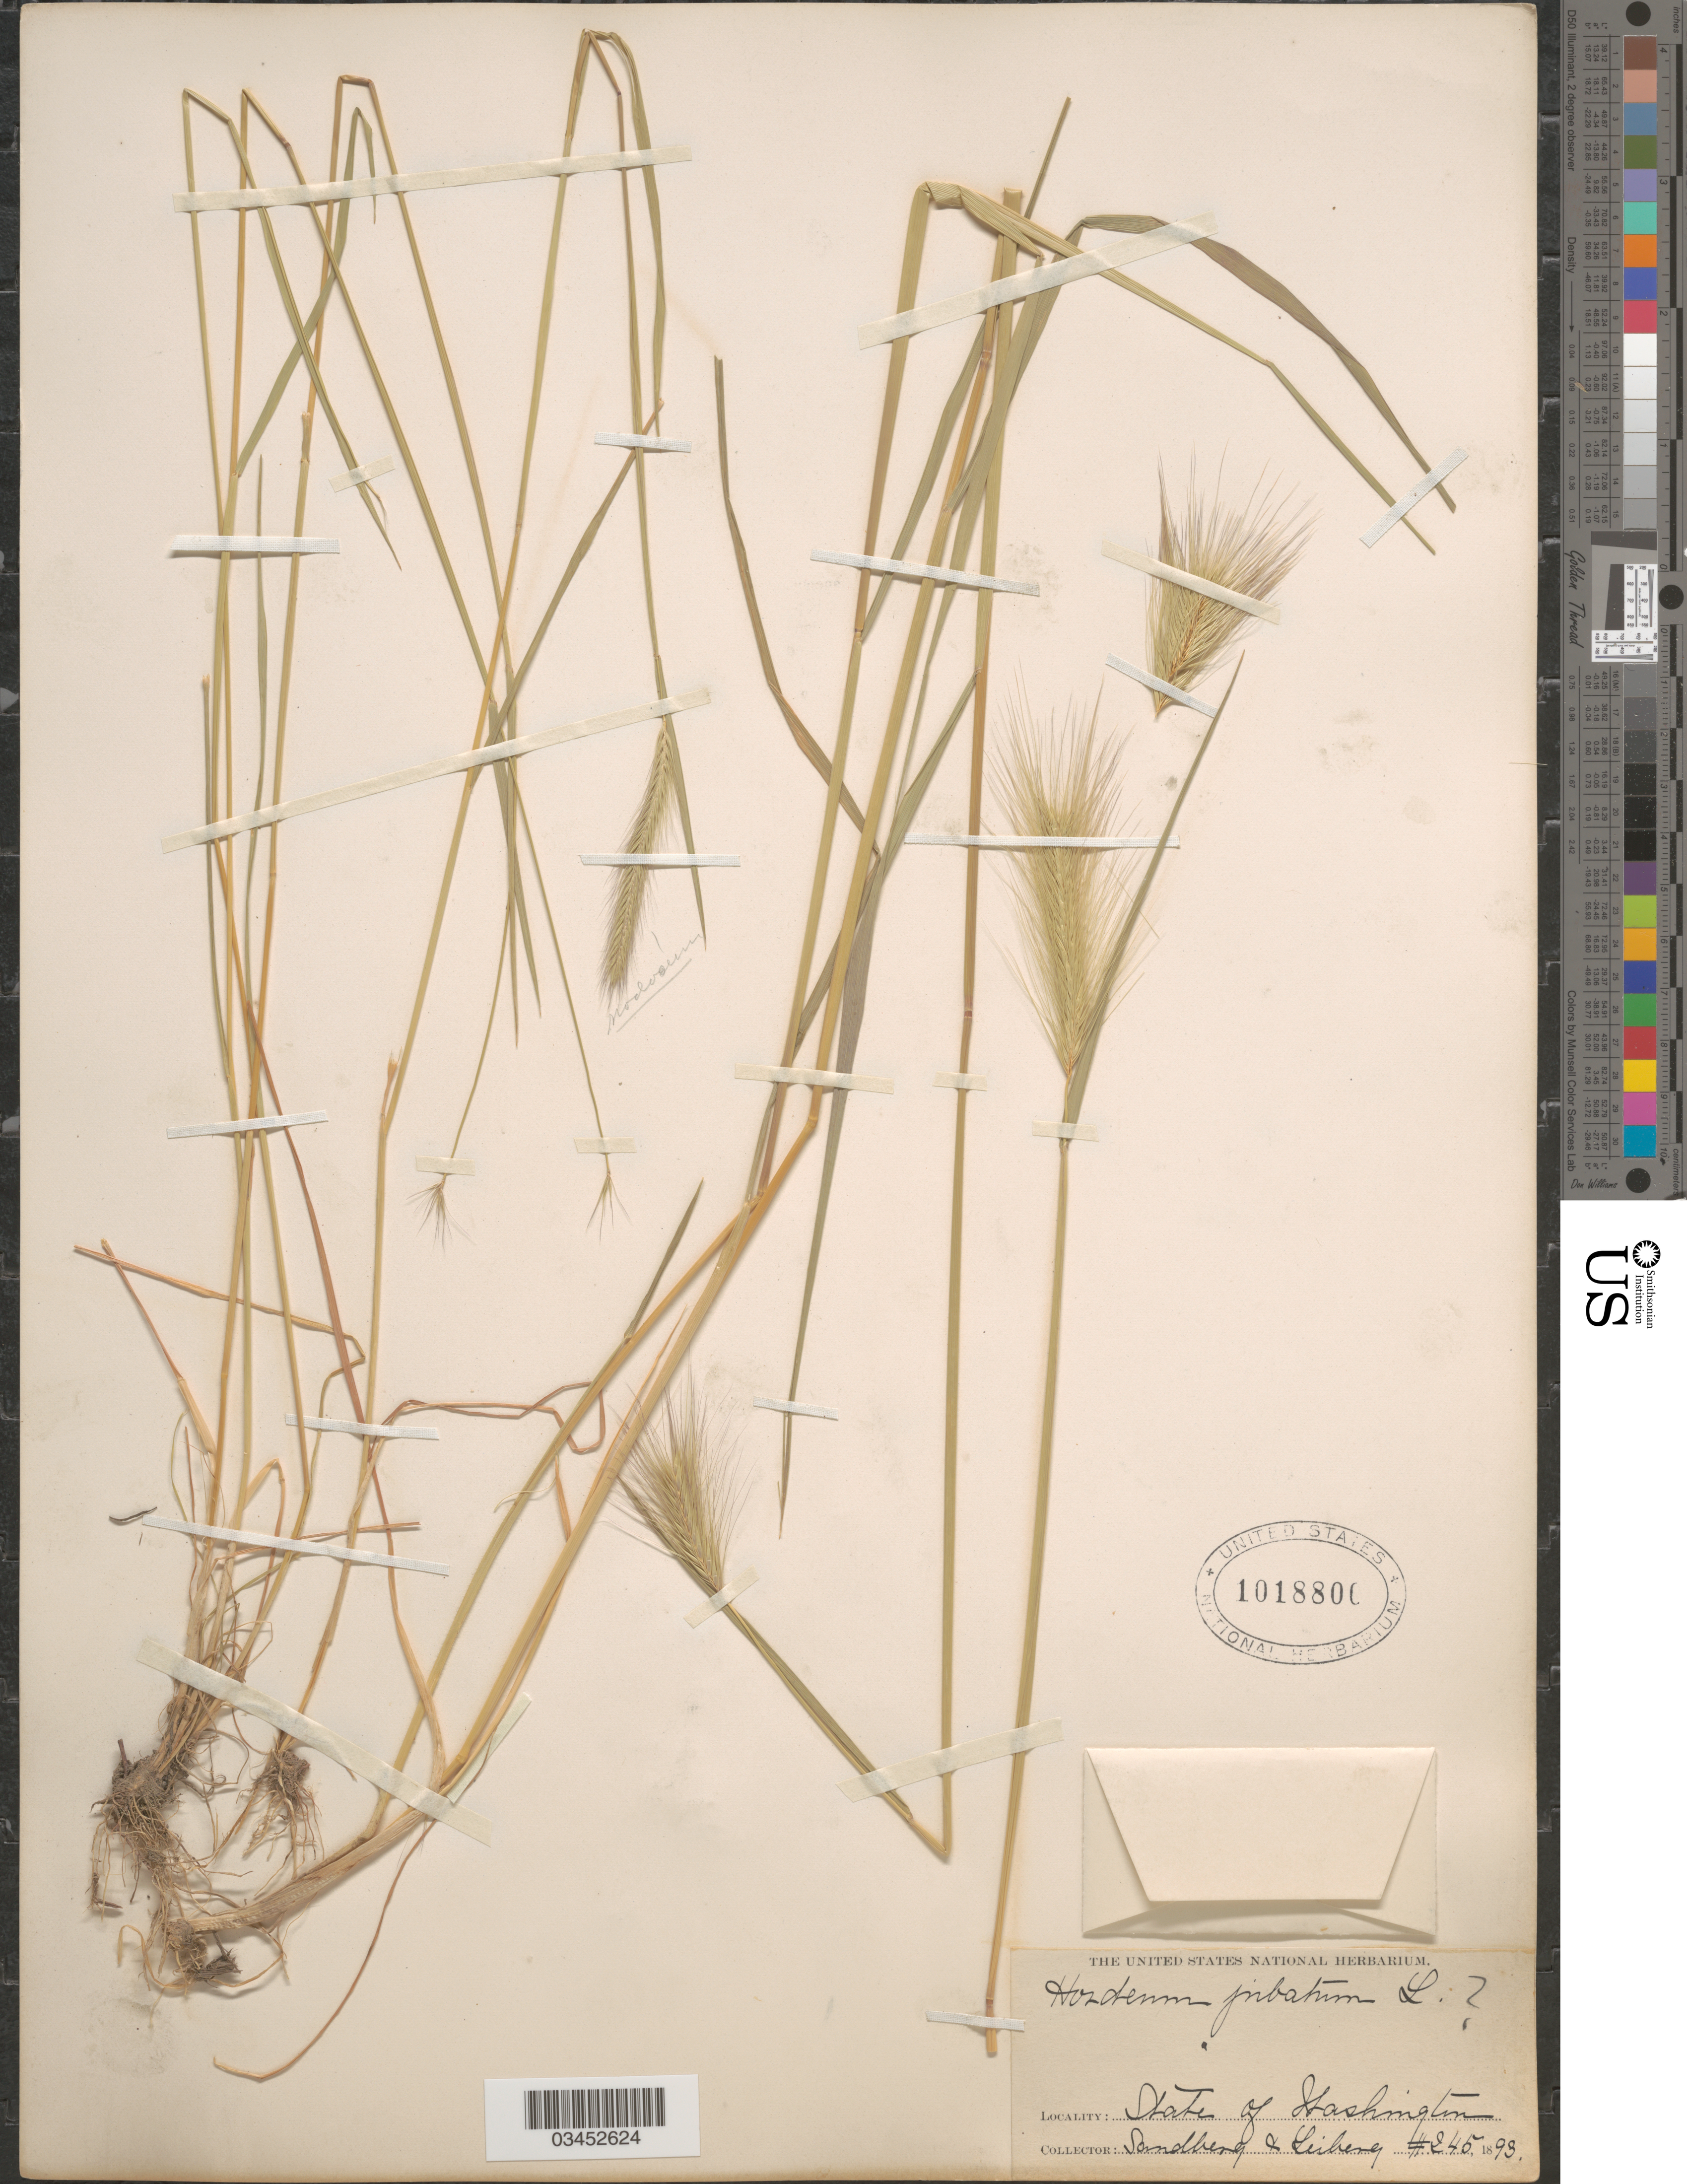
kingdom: Plantae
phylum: Tracheophyta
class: Liliopsida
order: Poales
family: Poaceae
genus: Hordeum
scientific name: Hordeum jubatum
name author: L.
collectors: Sandberg & -. Leiberg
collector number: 245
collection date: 1893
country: United States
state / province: Washington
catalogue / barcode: US 1018800